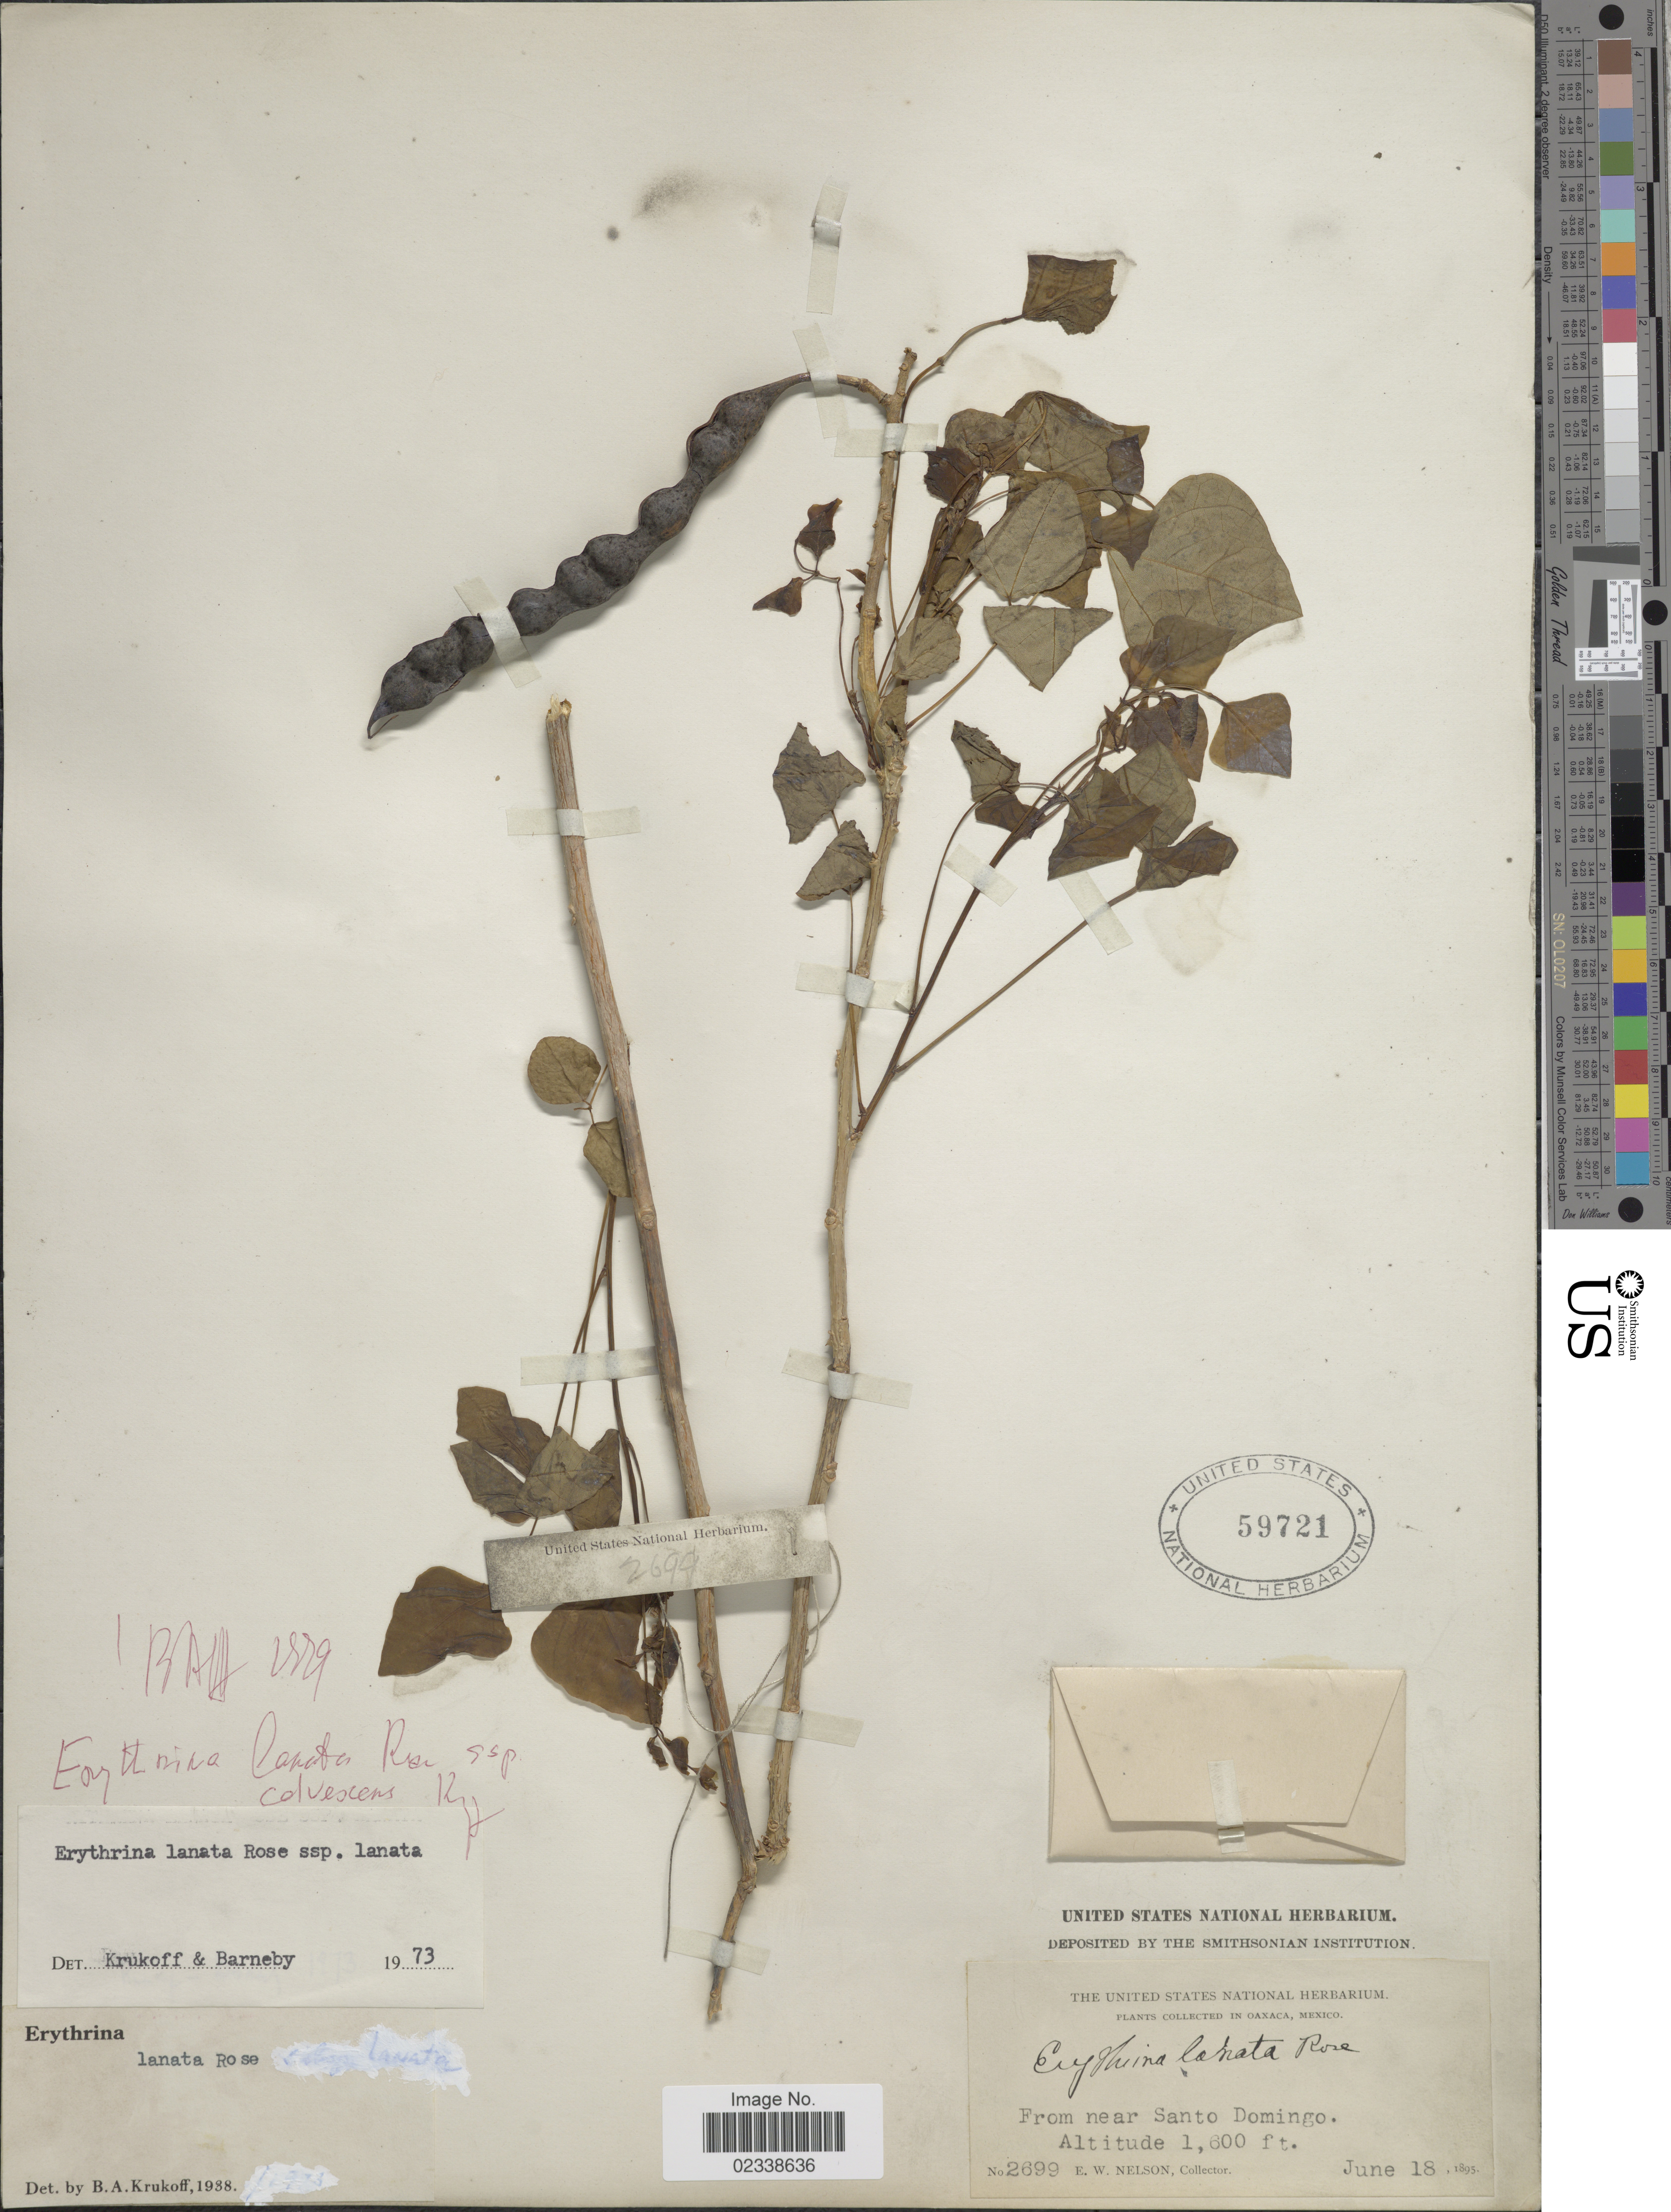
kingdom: Plantae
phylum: Tracheophyta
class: Magnoliopsida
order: Fabales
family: Fabaceae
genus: Erythrina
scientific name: Erythrina lanata subsp. calvescens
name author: Krukoff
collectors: E. W. Nelson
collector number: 2699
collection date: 1895-06-18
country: Mexico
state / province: Oaxaca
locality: near Santo Domingo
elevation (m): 488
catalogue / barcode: US 59721